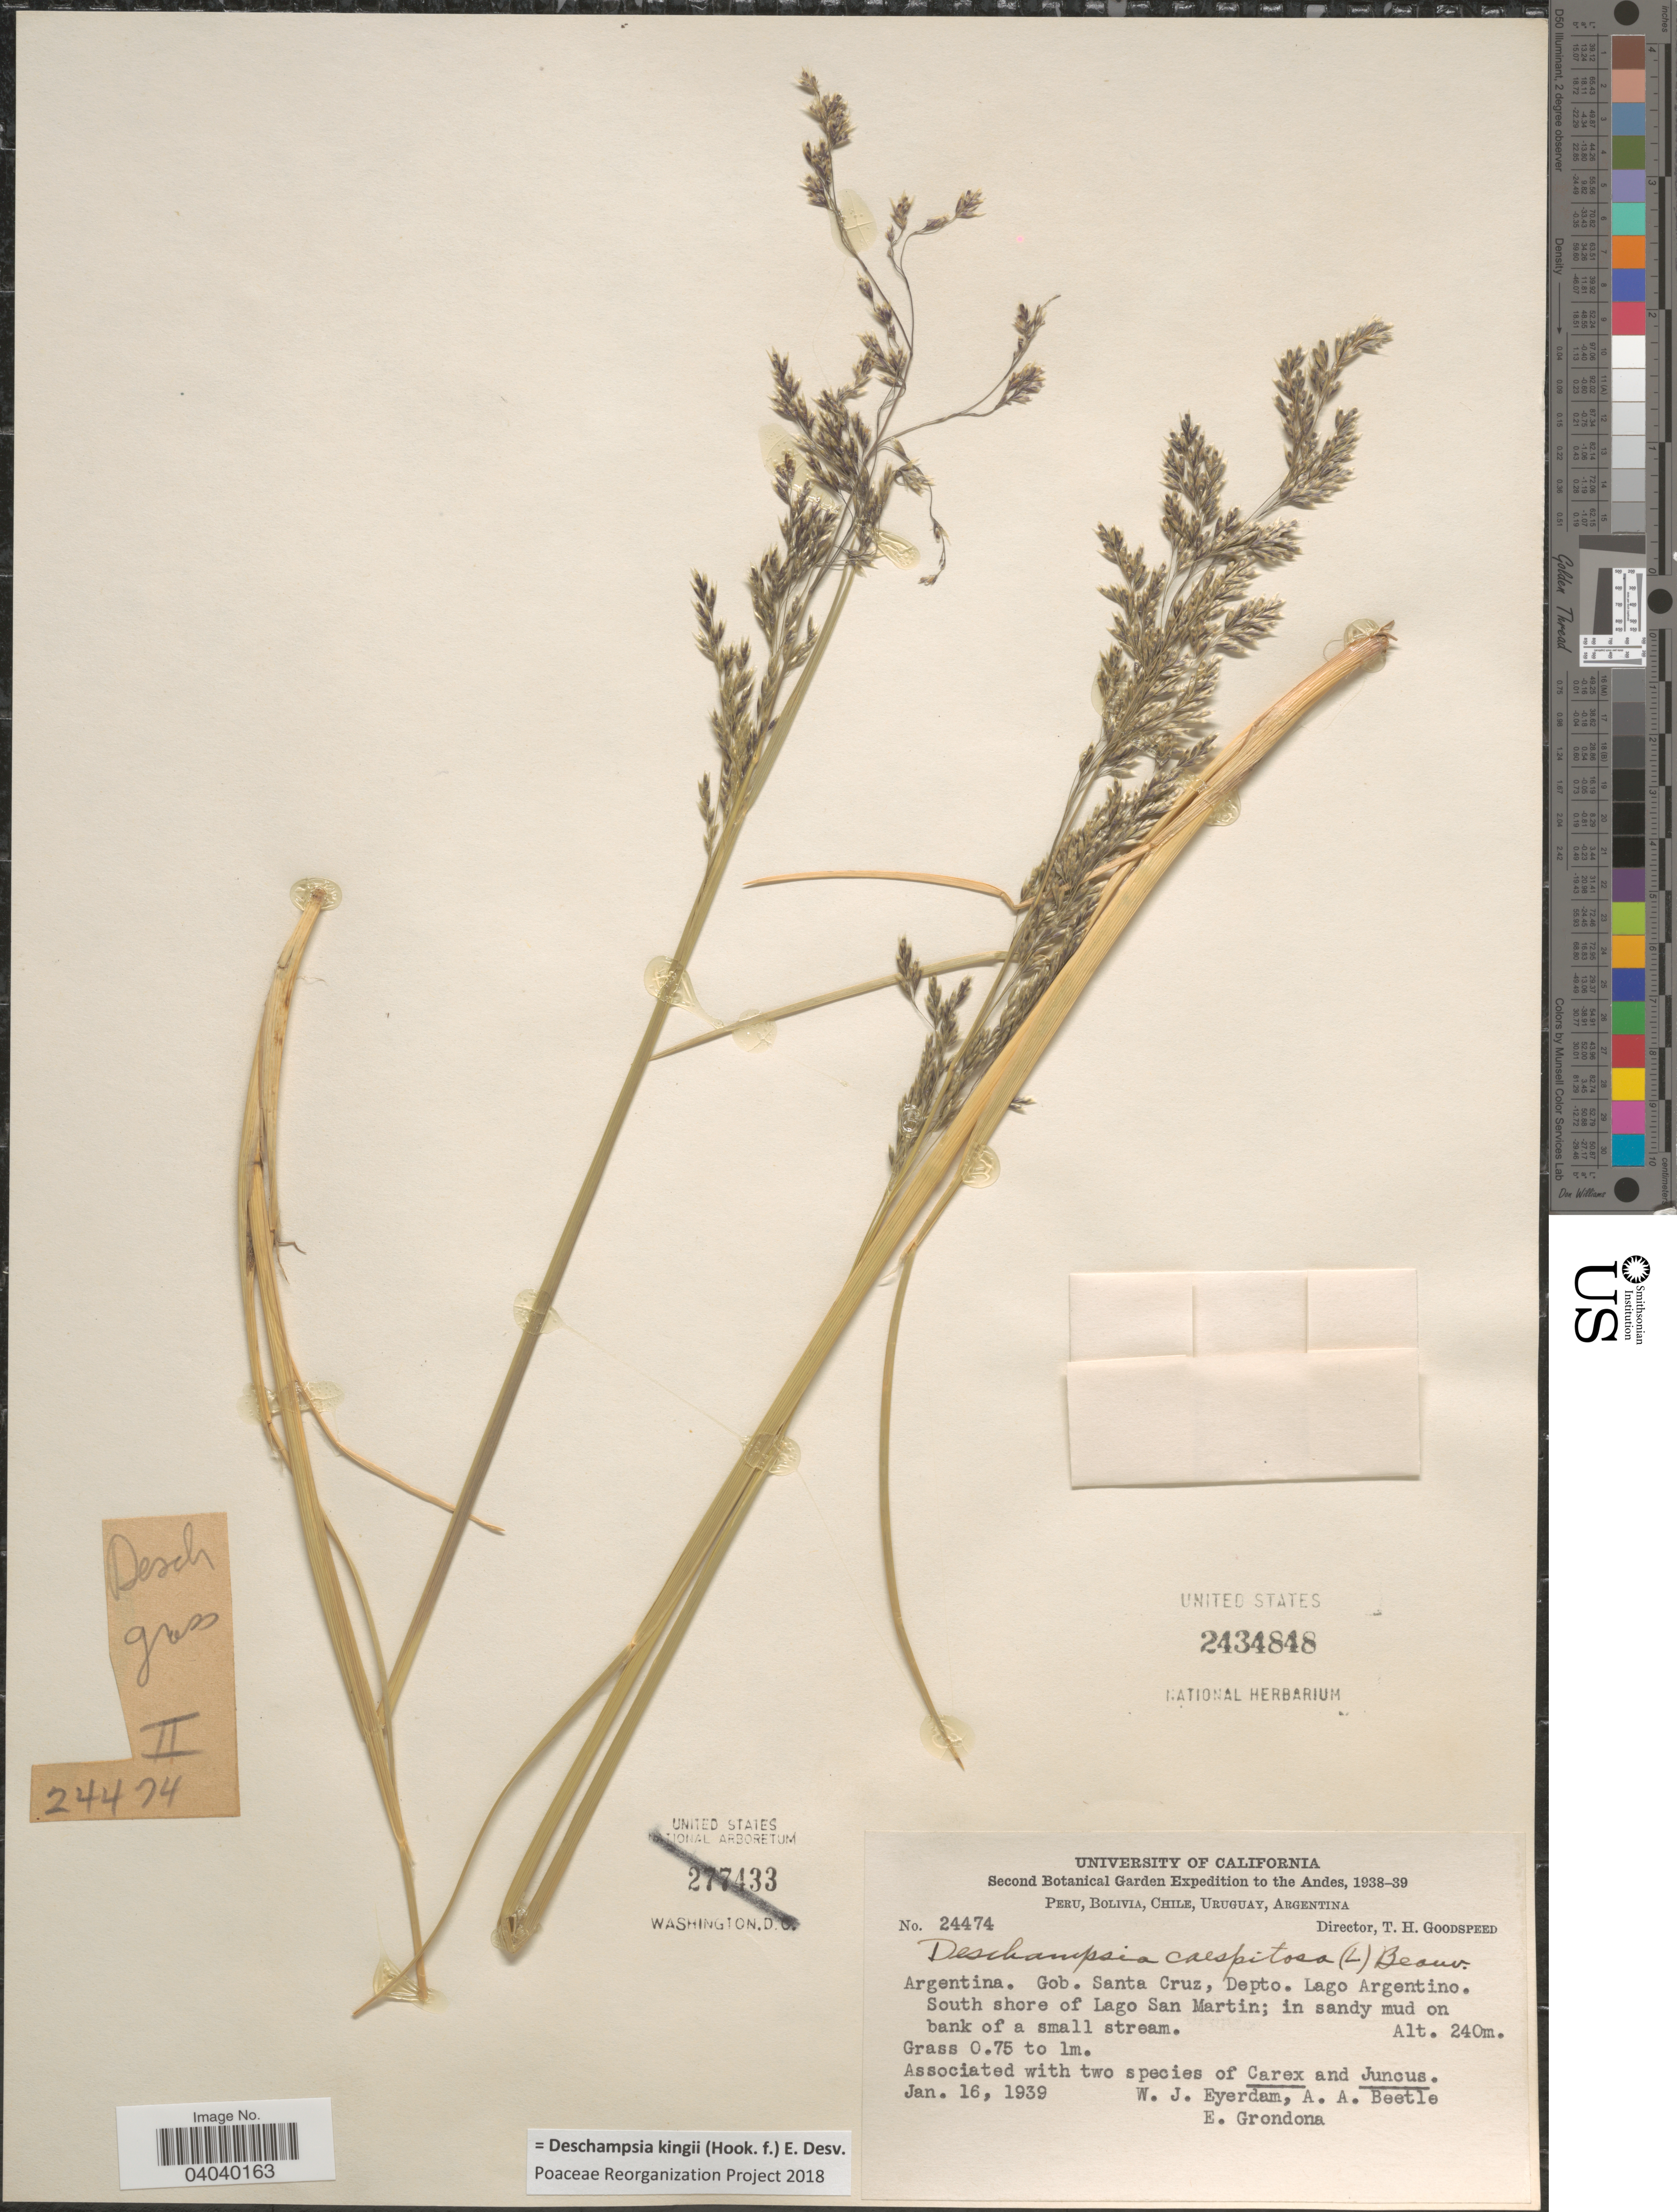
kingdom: Plantae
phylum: Tracheophyta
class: Liliopsida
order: Poales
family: Poaceae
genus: Deschampsia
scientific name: Deschampsia kingii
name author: (Hook. f.) É. Desv.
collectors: W. J. Eyerdam, A. A. Beetle & E. Grondona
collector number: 24474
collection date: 1939-01-16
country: Argentina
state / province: Santa Cruz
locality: The Andes. Gob. Santa Cruz, Depto. Lago Argentino. South shore of Lago San Martin.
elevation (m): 240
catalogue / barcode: US 2434848